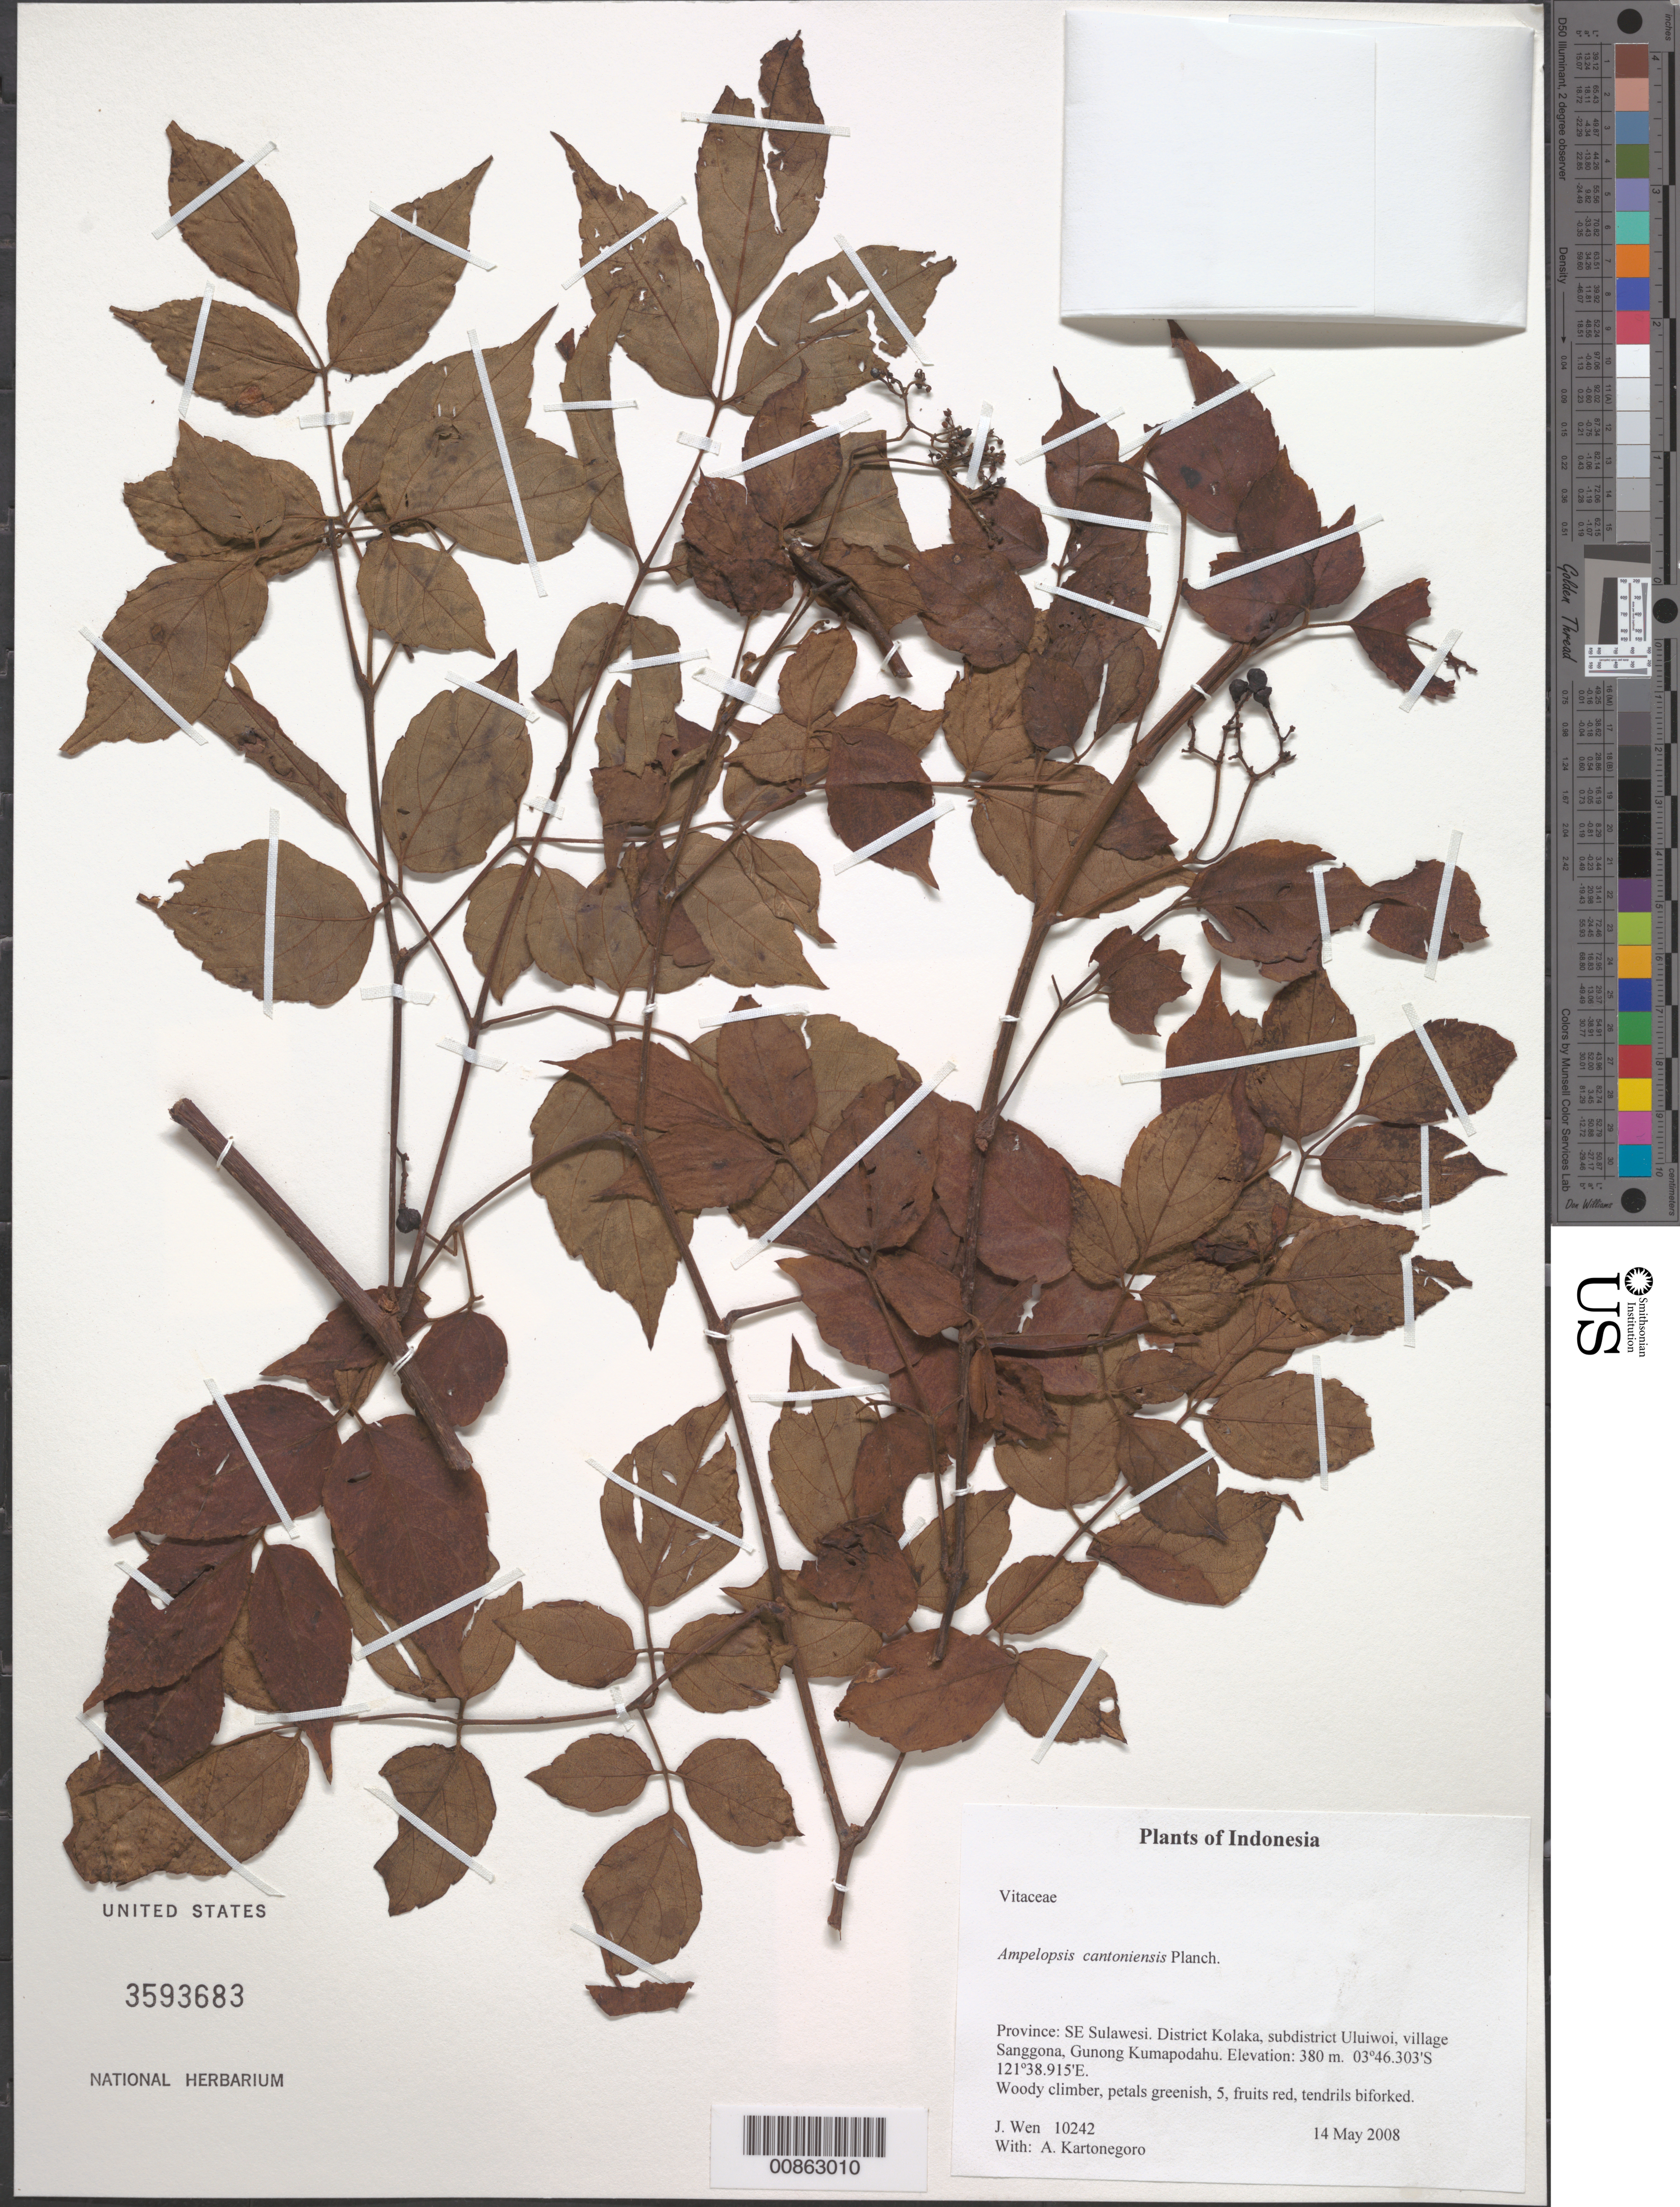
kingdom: Plantae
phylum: Tracheophyta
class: Magnoliopsida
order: Vitales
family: Vitaceae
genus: Ampelopsis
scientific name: Ampelopsis cantoniensis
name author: (W. Hook. & H.J. Arn.) Planch.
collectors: J. Wen & A. Kartonegoro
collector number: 10242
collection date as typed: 14 May 2008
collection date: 2008-05-14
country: Indonesia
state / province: Sulawesi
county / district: Sulawesi Tenggara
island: Sulawesi [Celebes]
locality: District Kolaka, subdistrict Uluiwoi, village Sanggona, Gunong Kumapodahu.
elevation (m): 380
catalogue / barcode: US 3593683